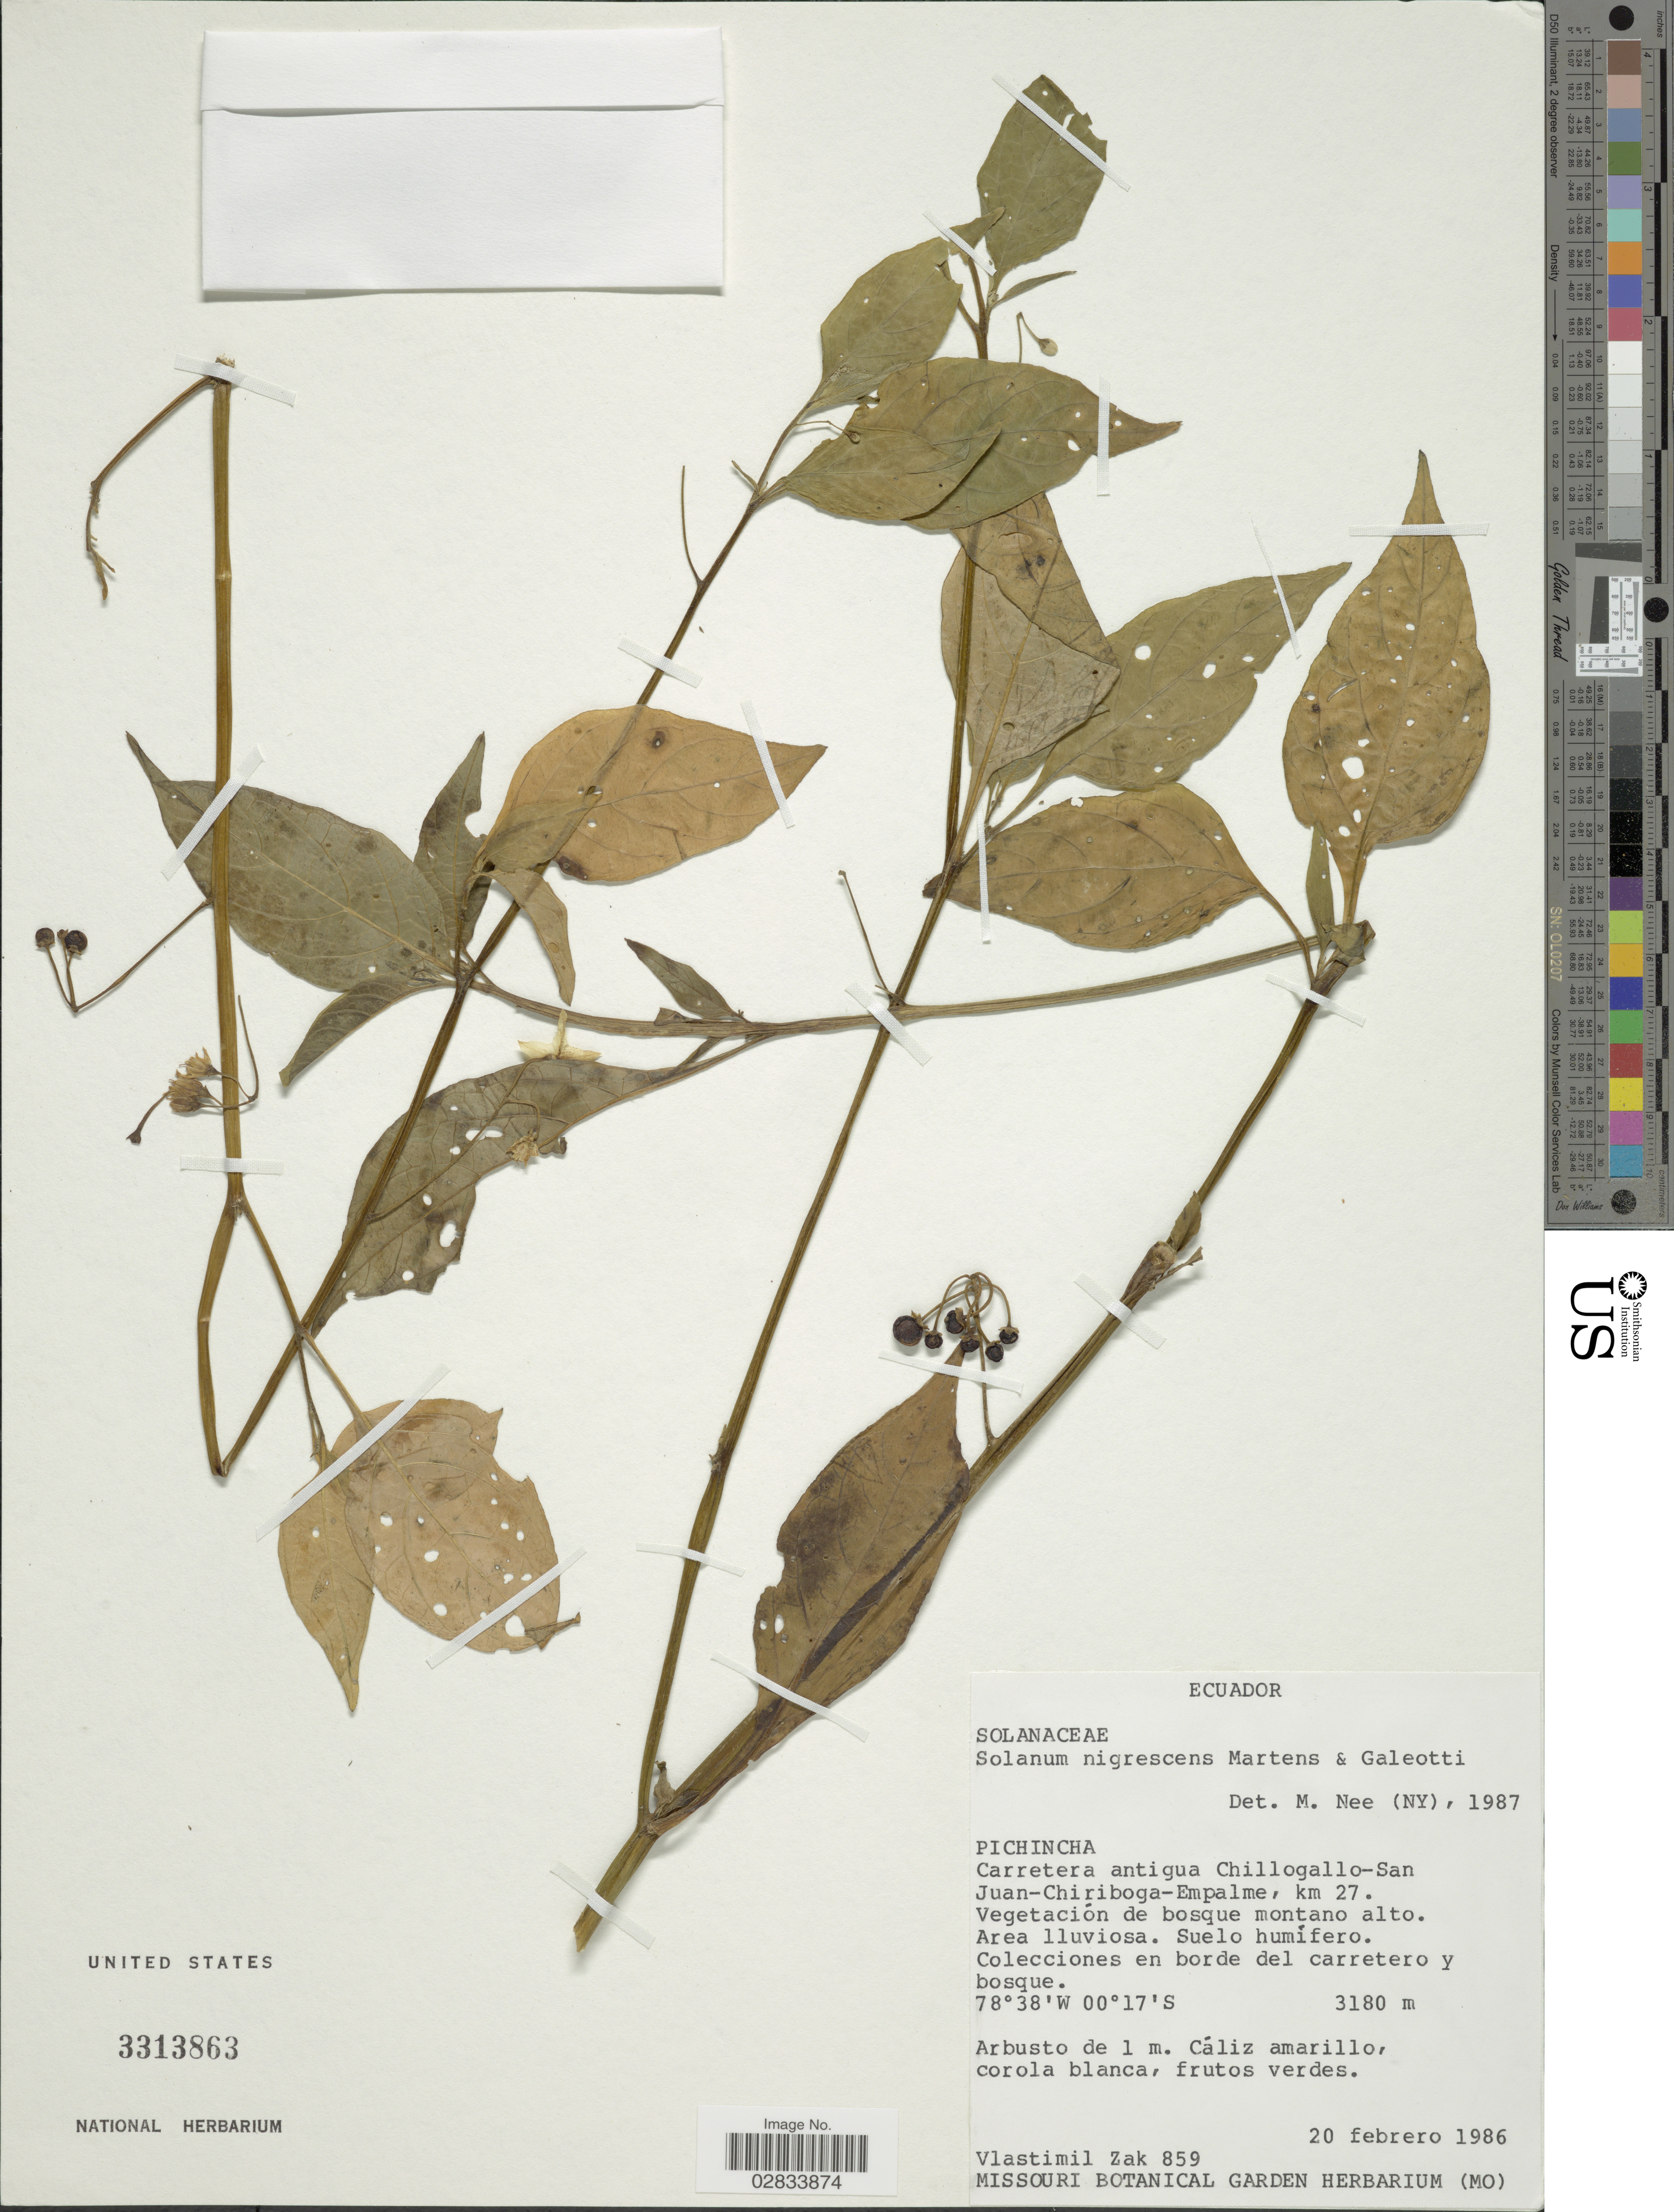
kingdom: Plantae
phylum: Tracheophyta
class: Magnoliopsida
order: Solanales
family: Solanaceae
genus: Solanum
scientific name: Solanum nigrescens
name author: M. Martens & Galeotti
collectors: V. Zak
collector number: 859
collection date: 1986-02-20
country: Ecuador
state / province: Pichincha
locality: Pichincha, Carretera antigua Chillogallo-San Juan-Chiriboga-Empalme, km 27.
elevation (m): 3180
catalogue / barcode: US 3313863